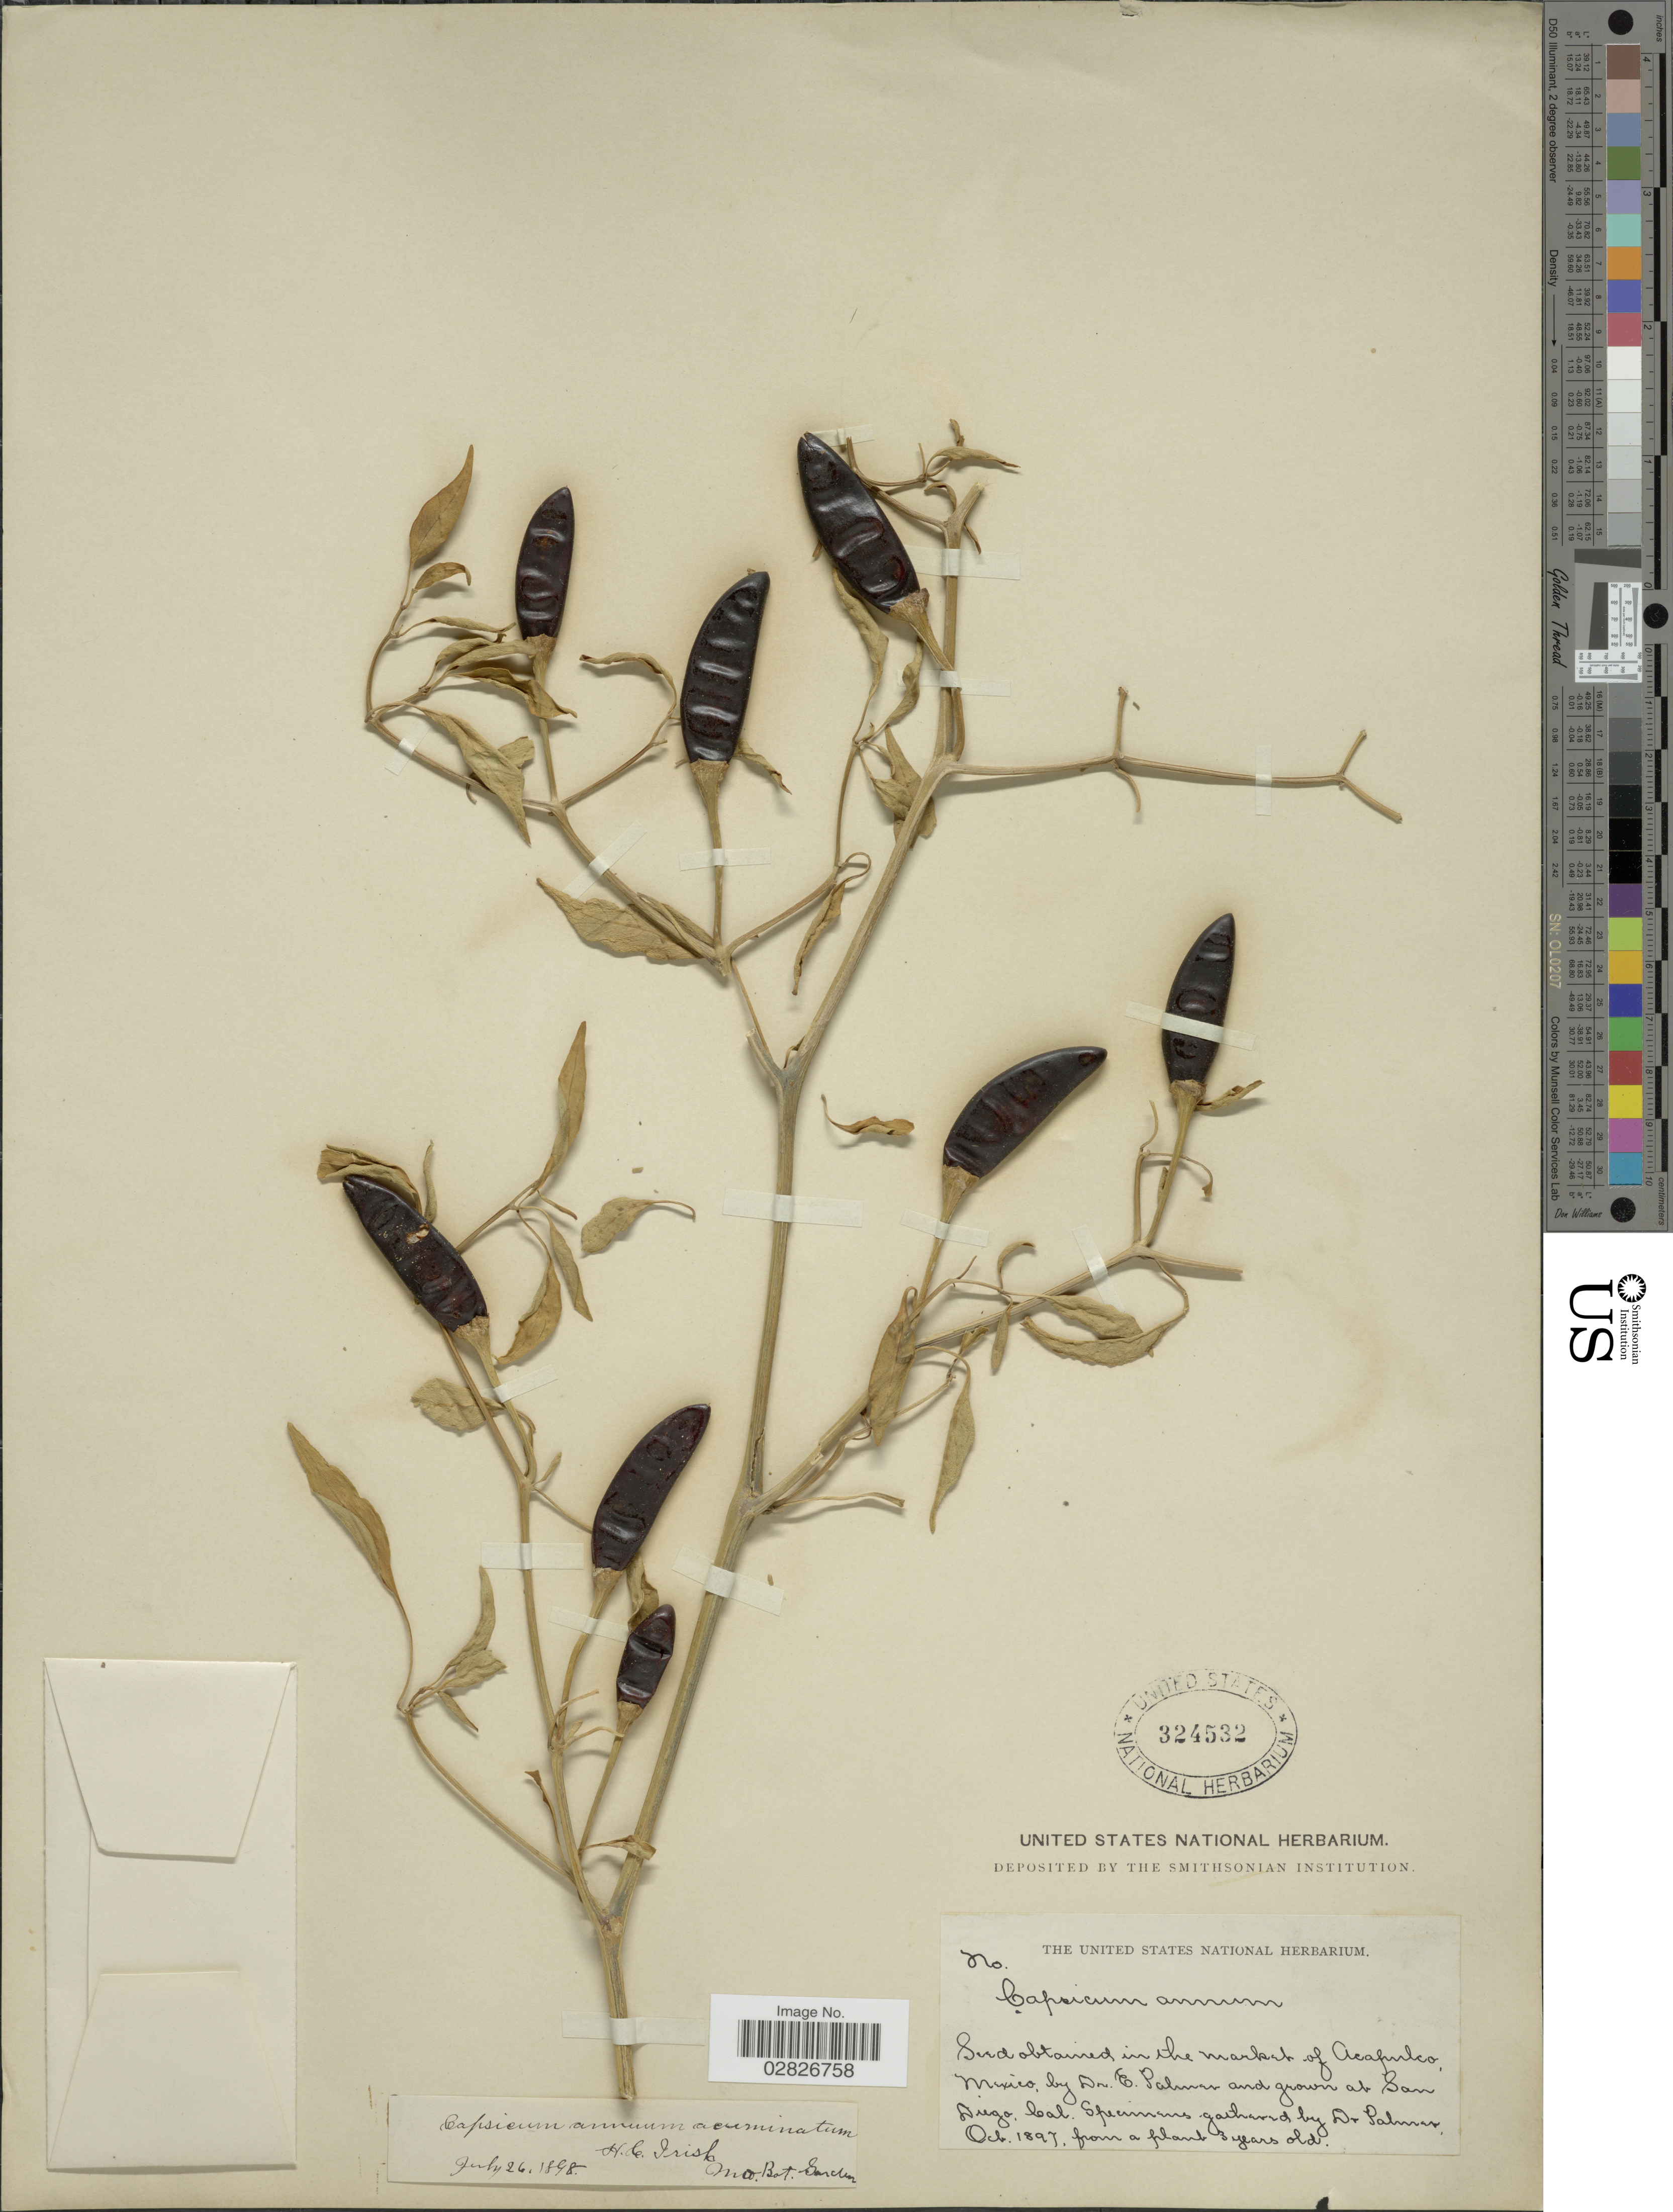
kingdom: Plantae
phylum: Tracheophyta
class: Magnoliopsida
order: Solanales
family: Solanaceae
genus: Capsicum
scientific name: Capsicum sp.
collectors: E. Palmer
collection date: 1897-10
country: Mexico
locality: In the market of Acapulco.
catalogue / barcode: US 324532